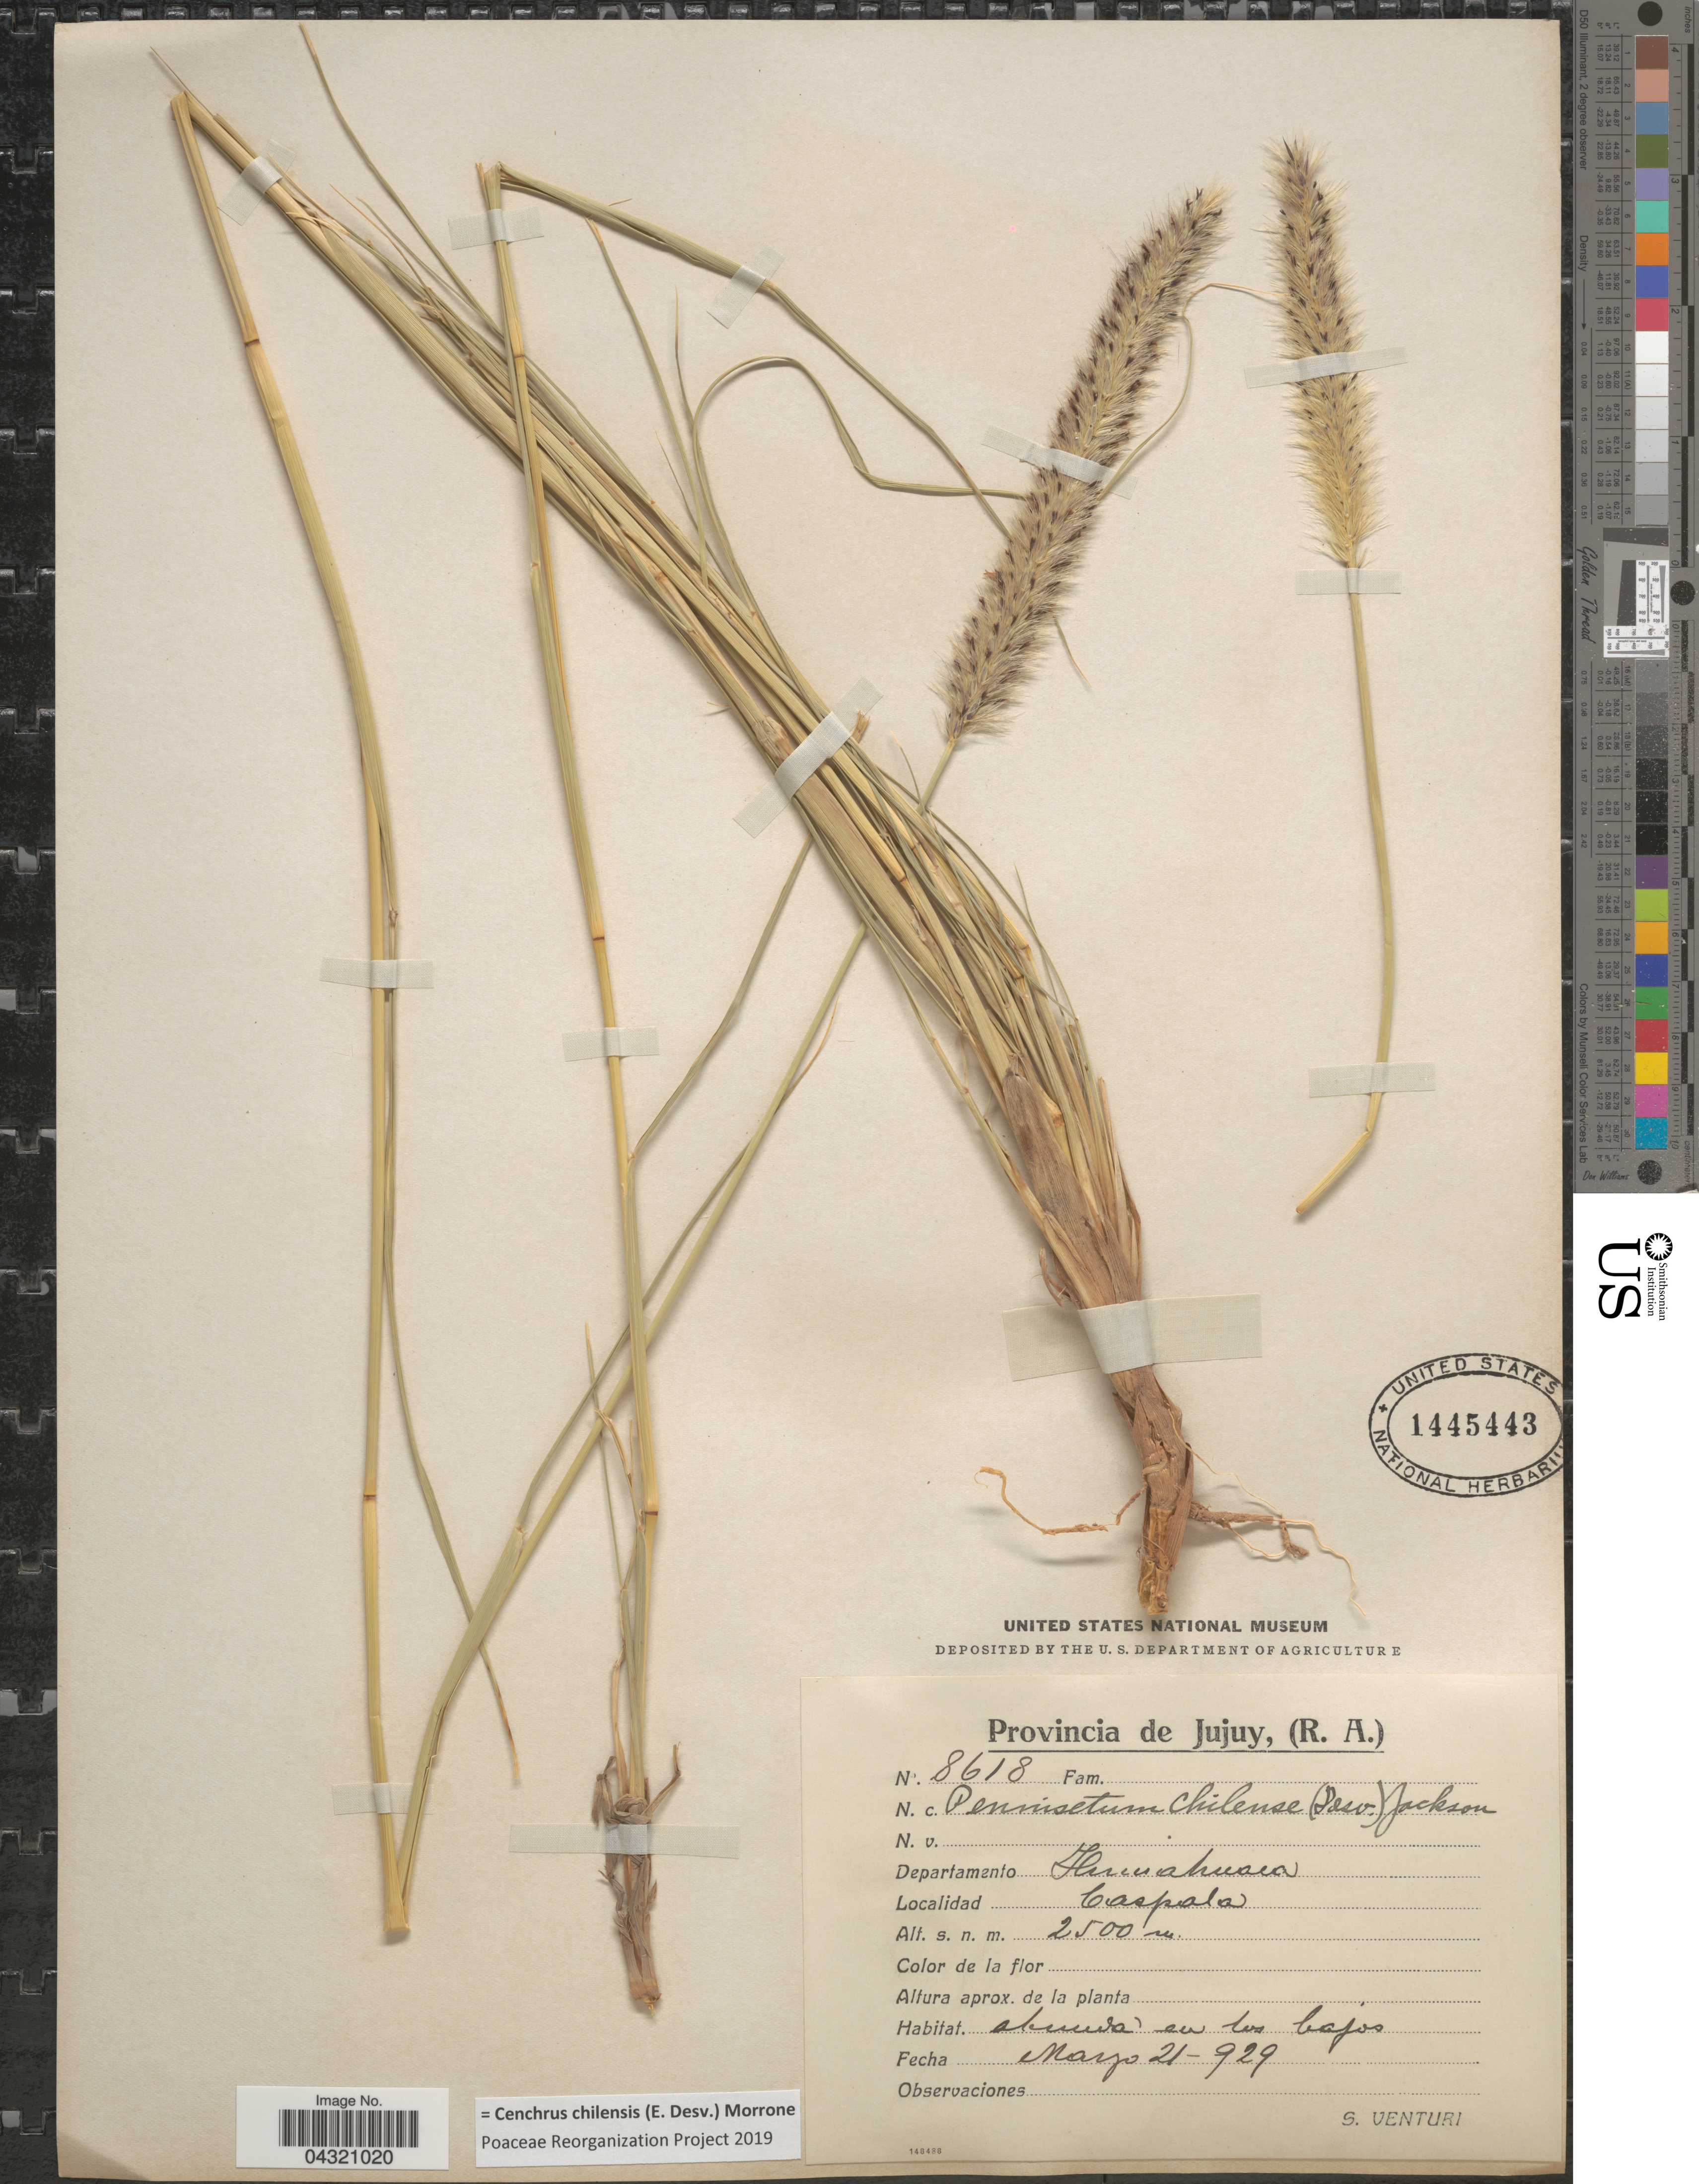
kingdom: Plantae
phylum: Tracheophyta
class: Liliopsida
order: Poales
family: Poaceae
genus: Cenchrus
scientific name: Cenchrus chilensis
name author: (É. Desv.) Morrone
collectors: S. Venturi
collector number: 8618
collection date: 1929-03-21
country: Argentina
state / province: Jujuy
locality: Departamento Humahuaca. Caspala.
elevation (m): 2500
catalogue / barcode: US 1445443